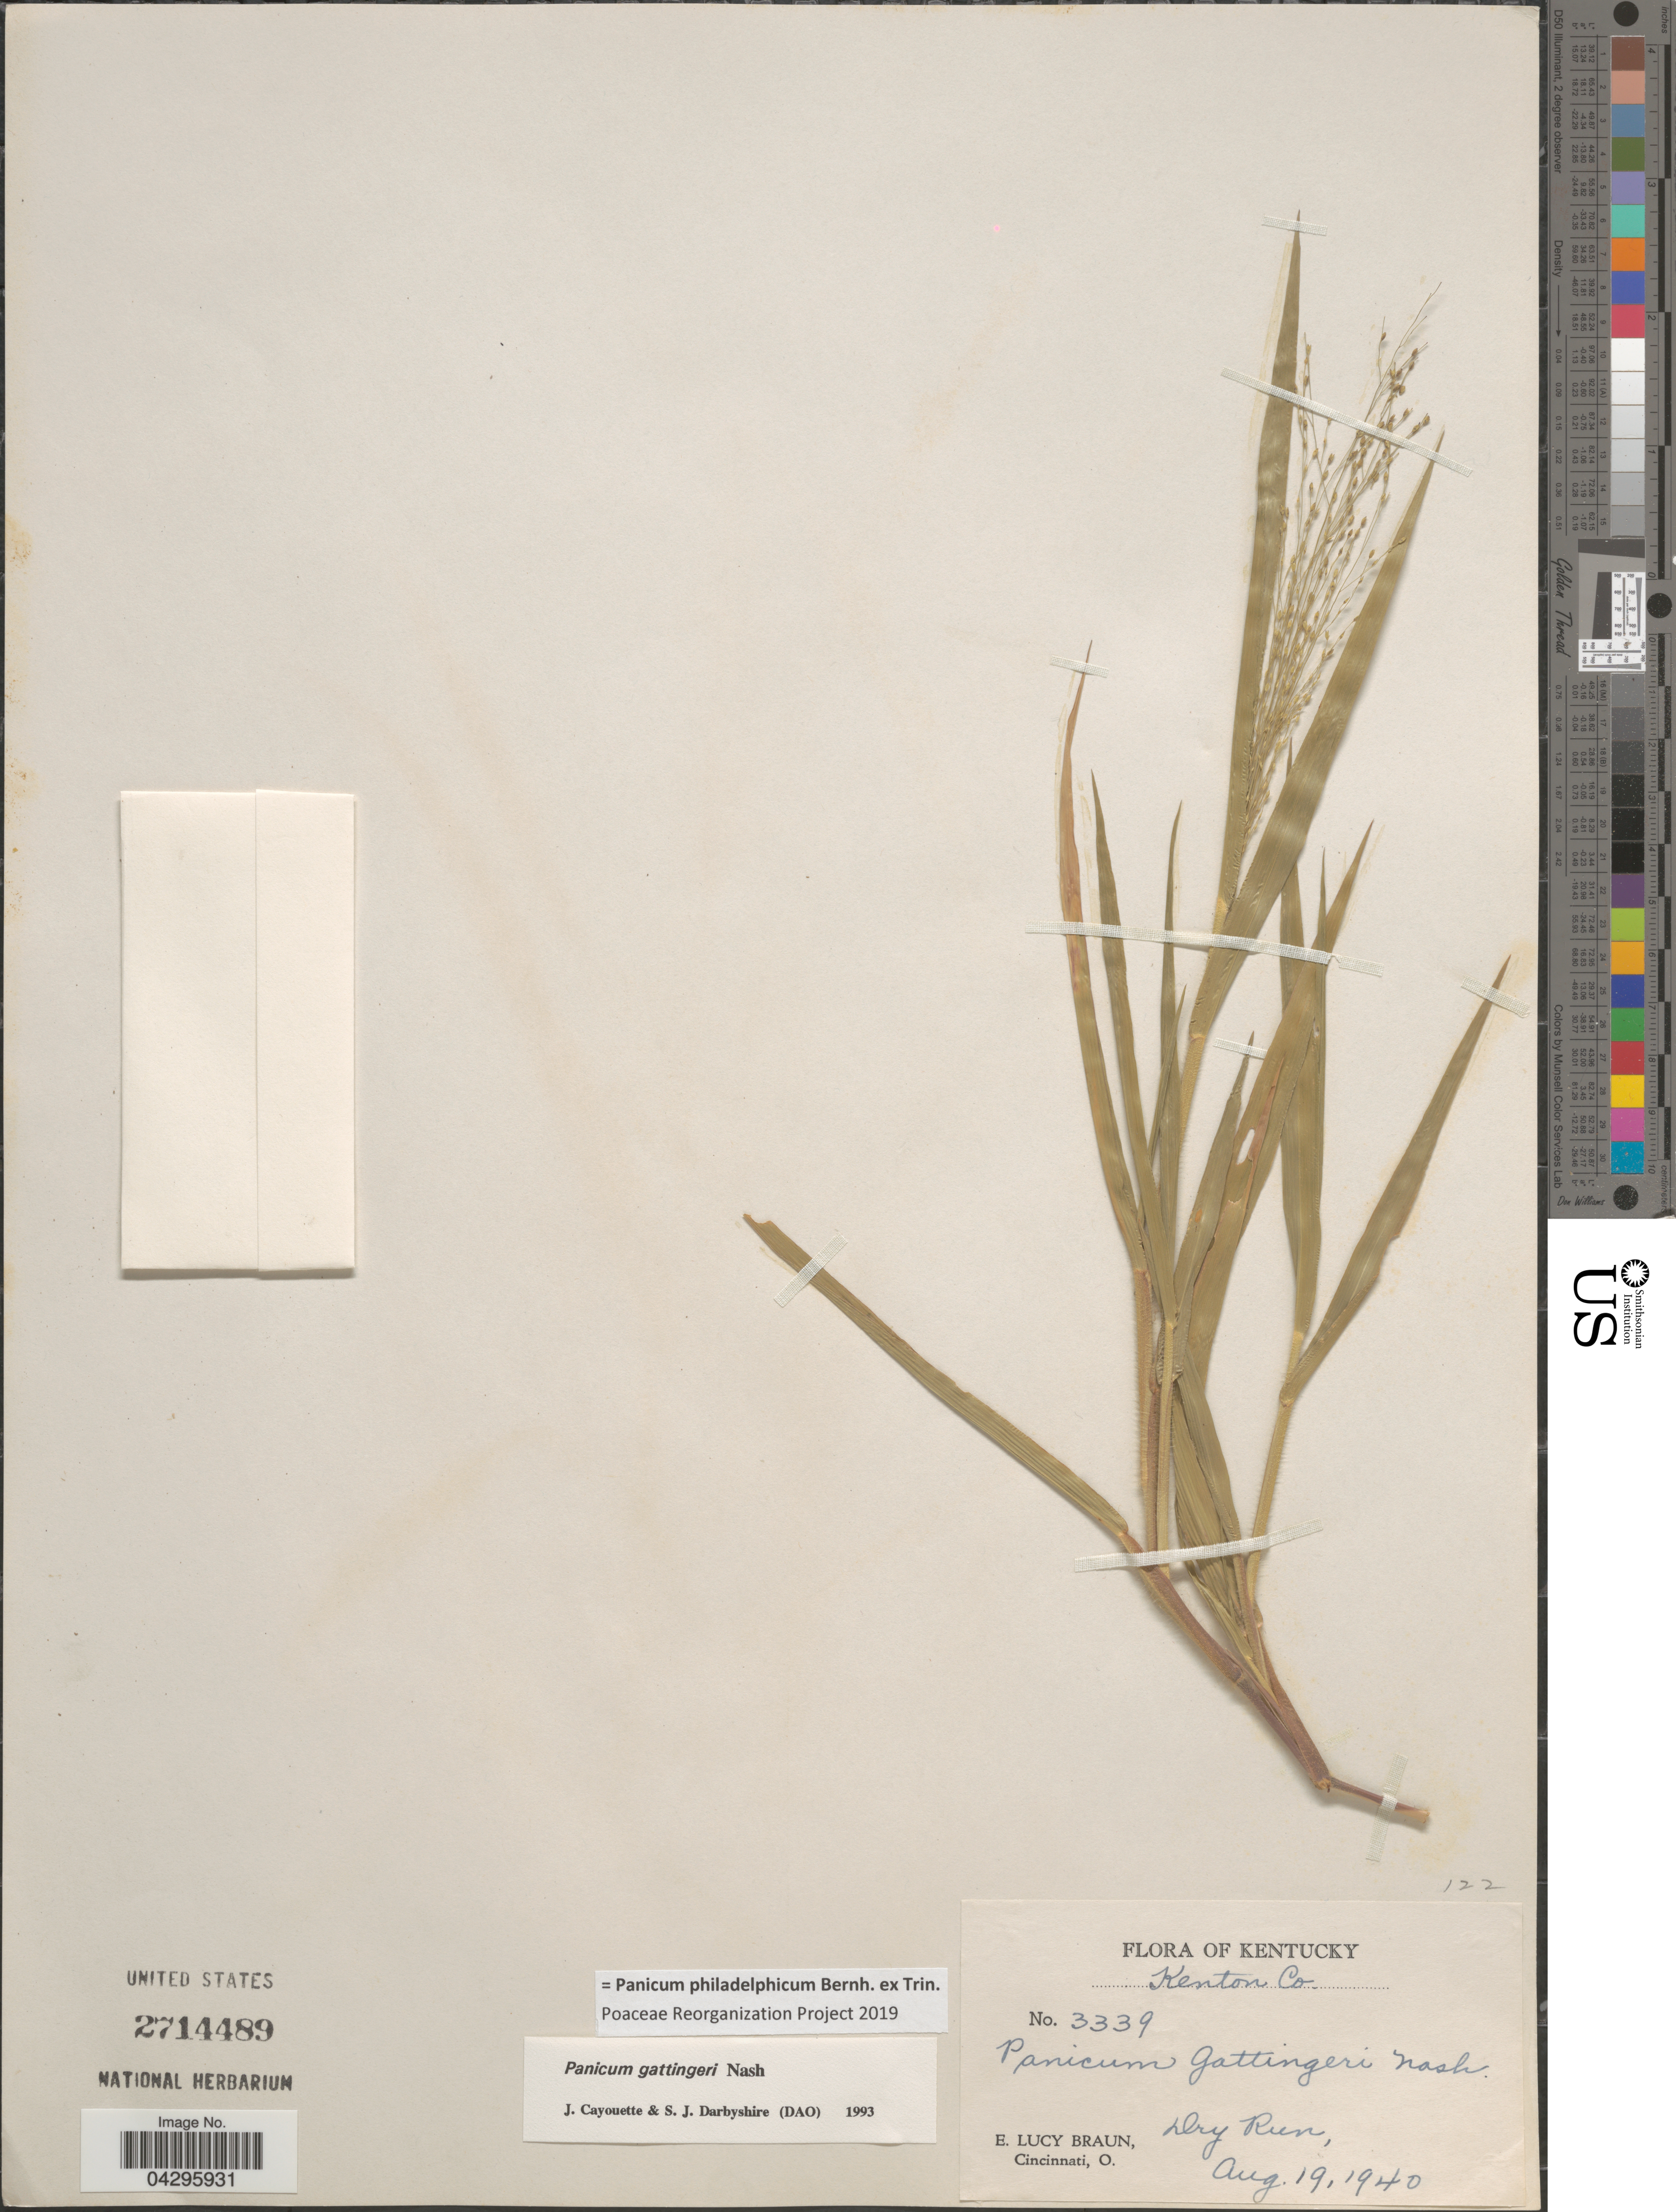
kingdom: Plantae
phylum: Tracheophyta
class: Liliopsida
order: Poales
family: Poaceae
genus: Panicum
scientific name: Panicum philadelphicum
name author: Bernh. ex Trin.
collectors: E. L. Braun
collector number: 3339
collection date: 1940-08-19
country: United States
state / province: Kentucky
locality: Kenton Co. Dry Run.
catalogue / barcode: US 2714489